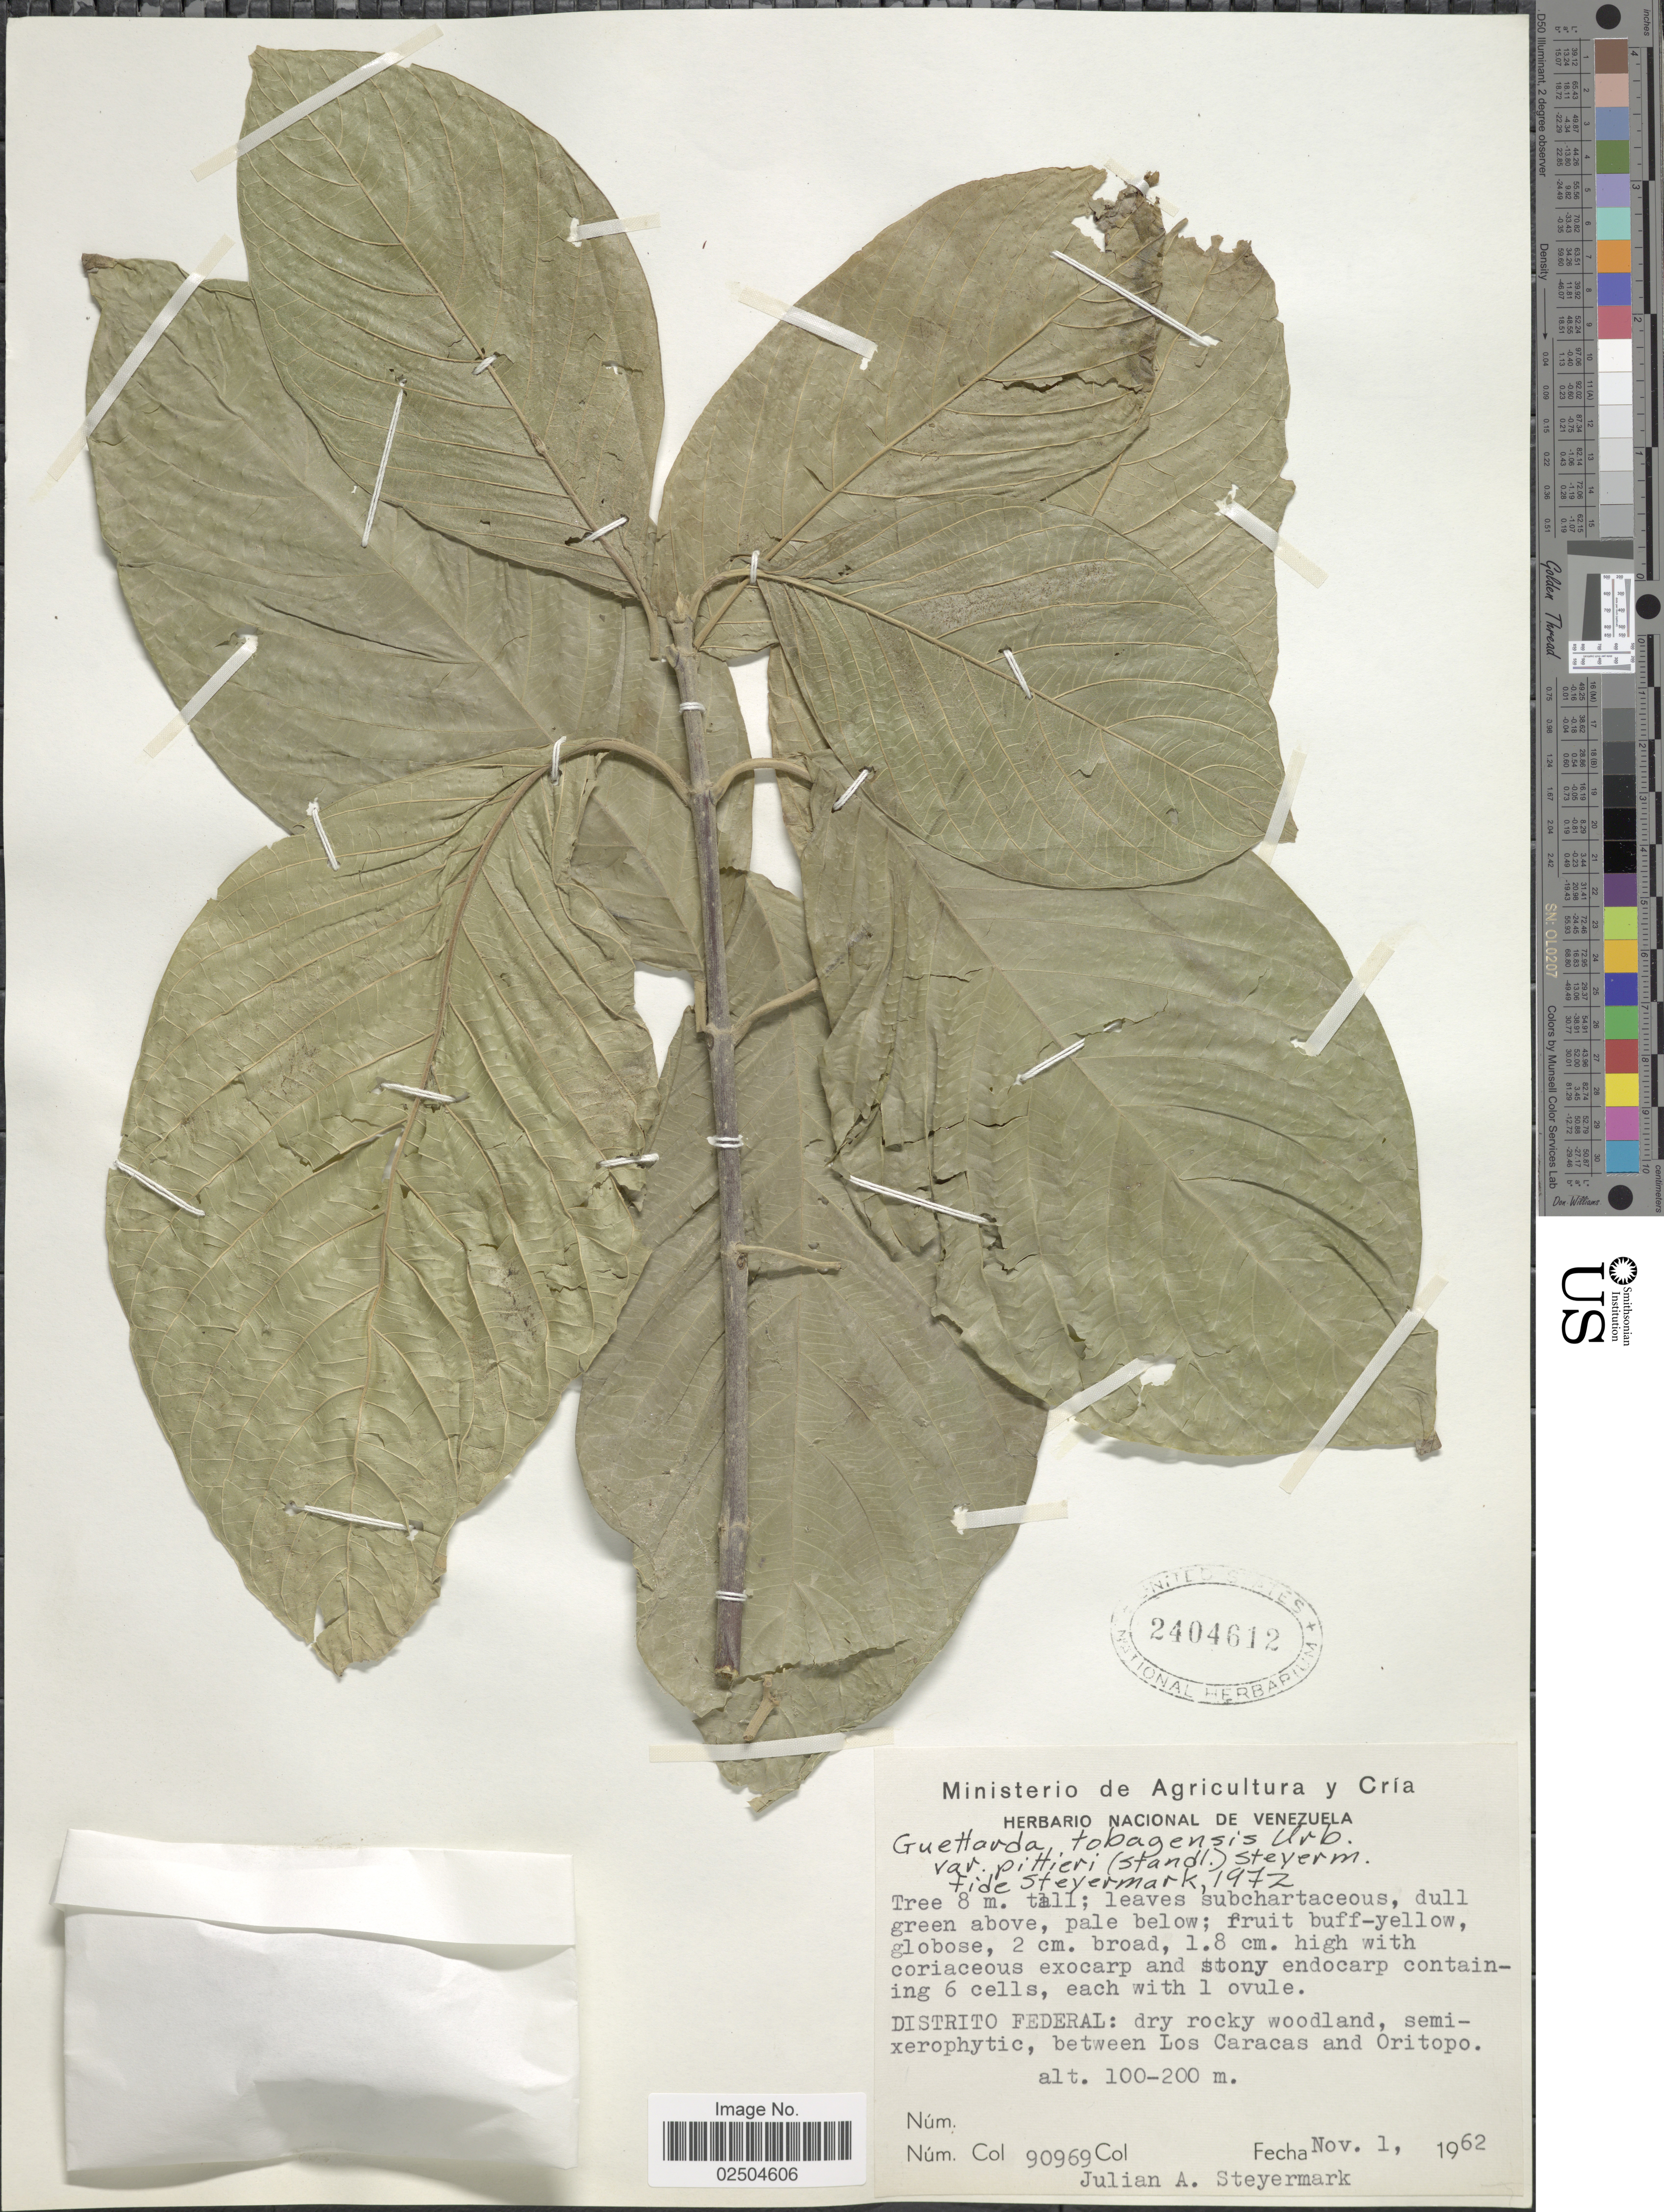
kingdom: Plantae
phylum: Tracheophyta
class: Magnoliopsida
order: Gentianales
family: Rubiaceae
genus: Guettarda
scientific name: Guettarda tobagensis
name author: Urb.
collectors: J. Steyermark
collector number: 90969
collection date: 1962-11-01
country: Venezuela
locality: Distrito Federal: dry rocky woodland, between Los Caracas and Oritopo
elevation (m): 100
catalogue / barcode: US 2404612